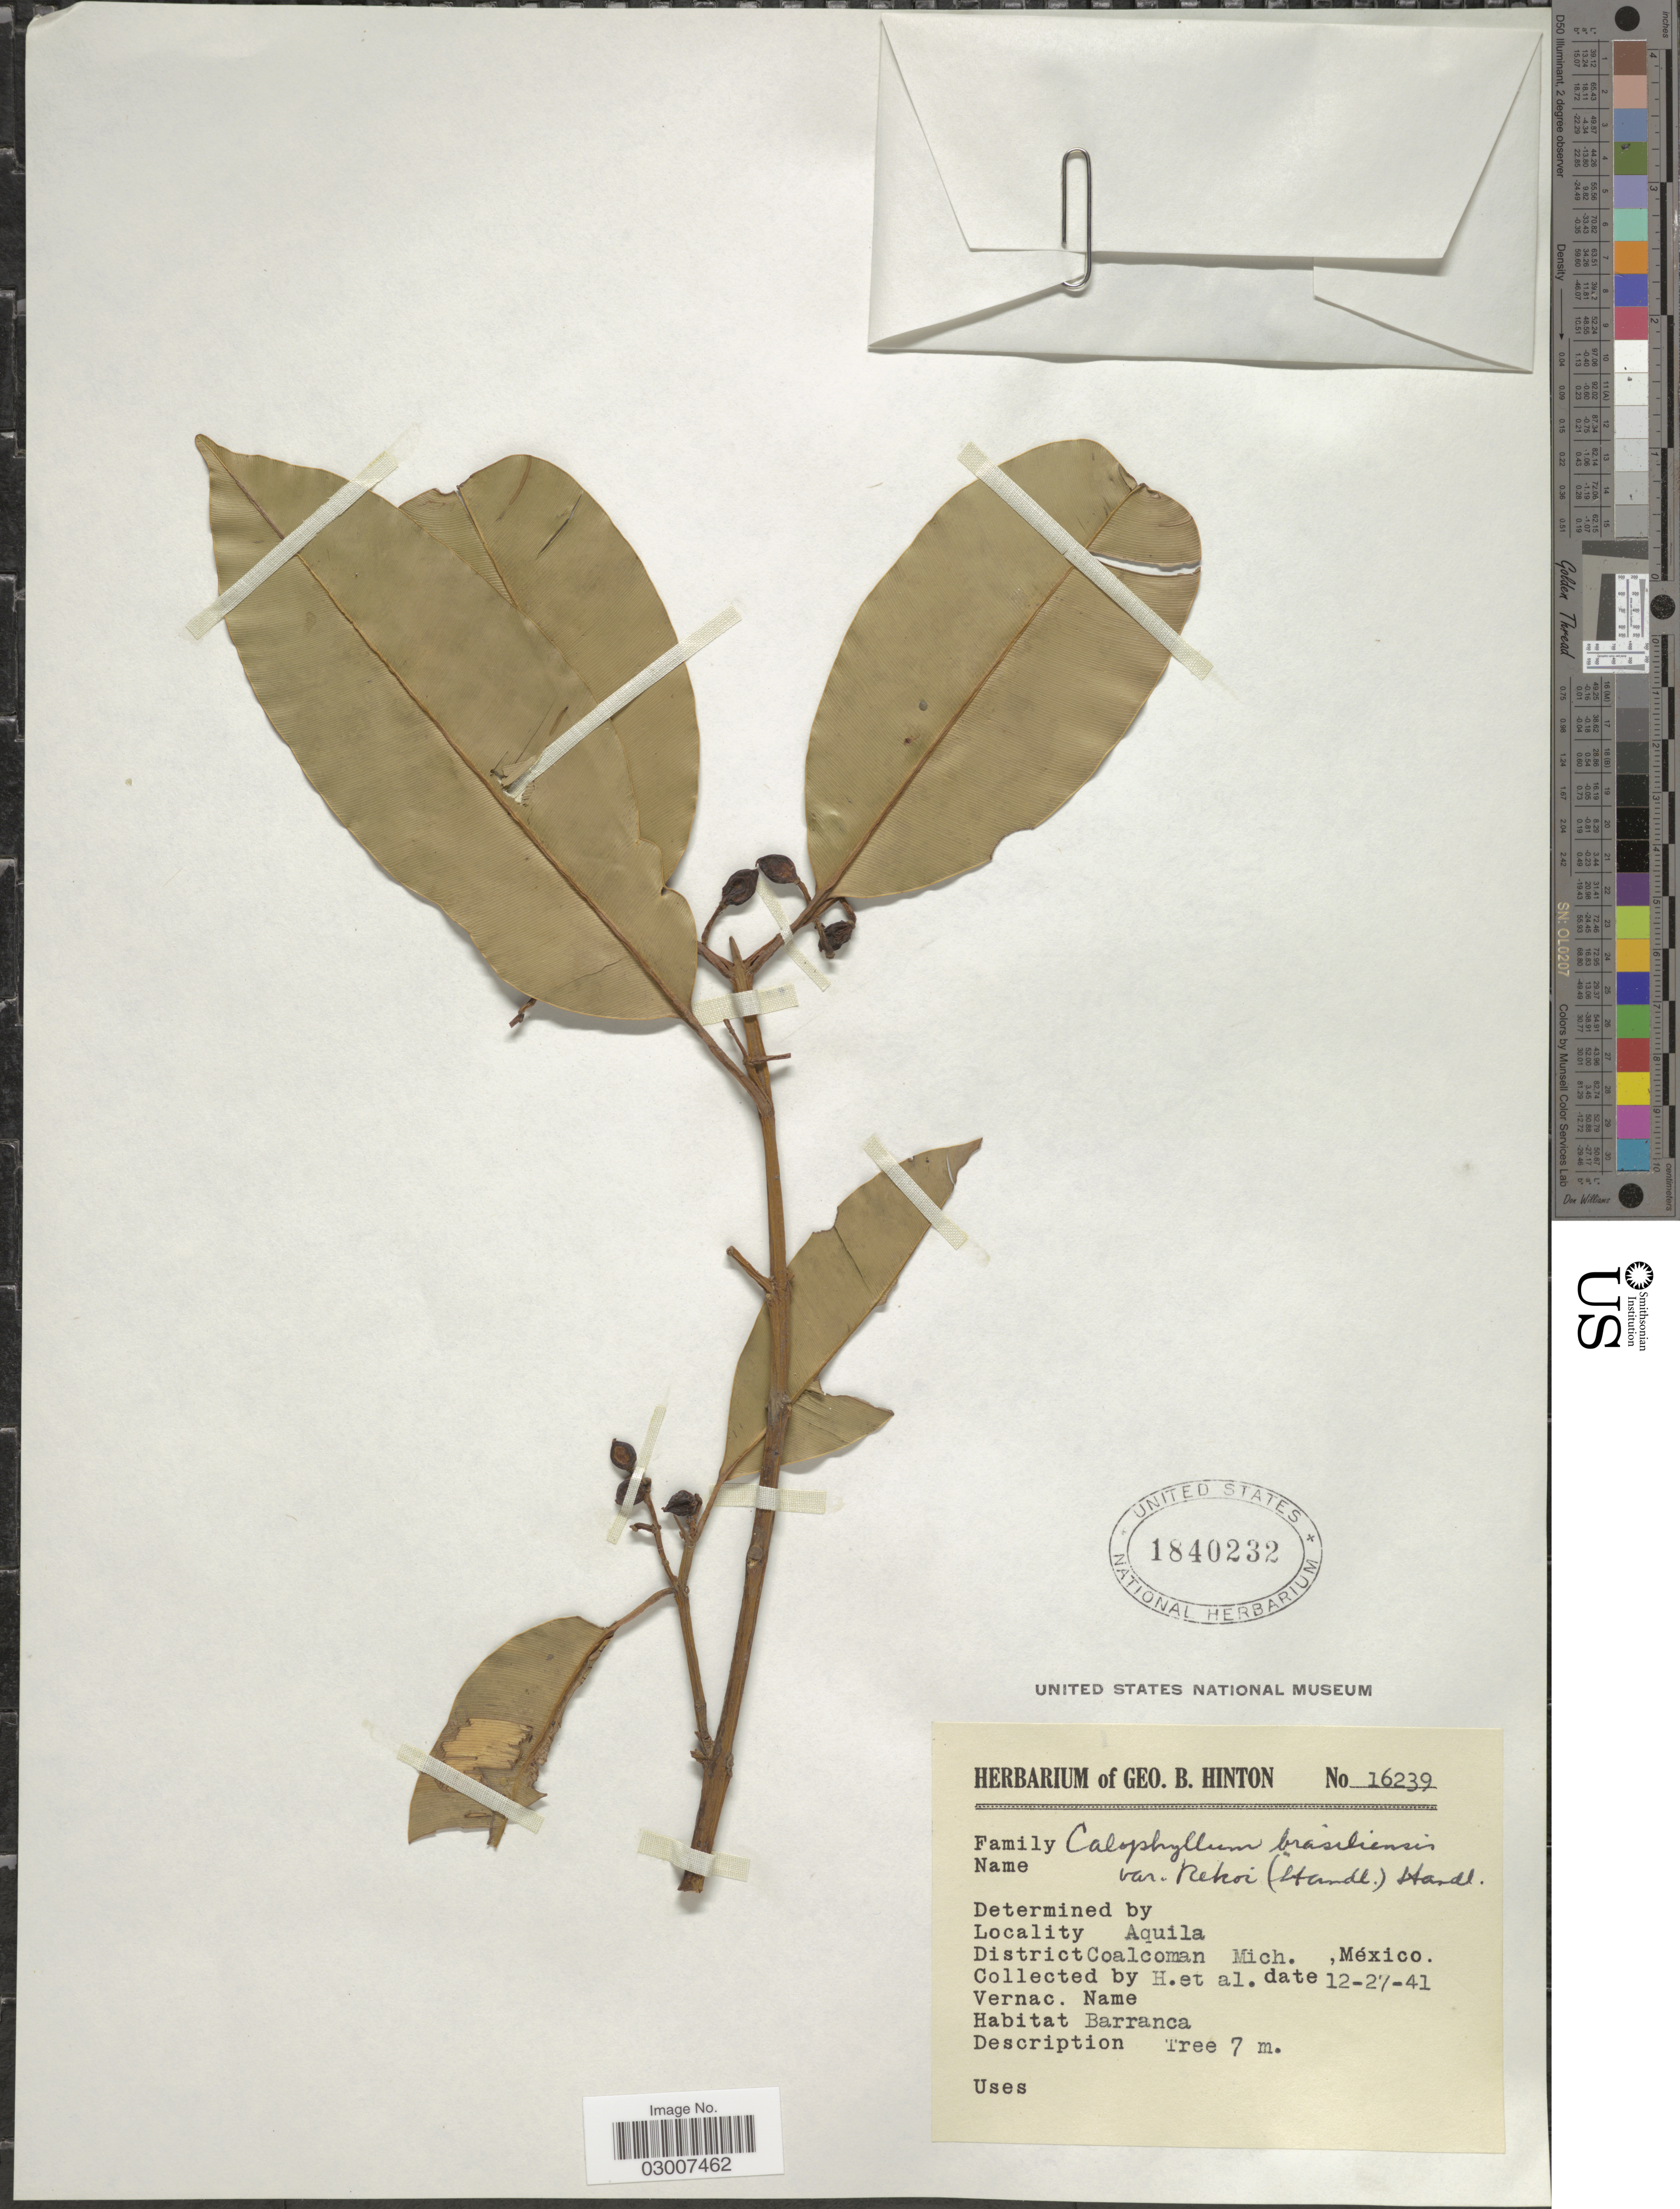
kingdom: Plantae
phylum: Tracheophyta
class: Magnoliopsida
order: Malpighiales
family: Calophyllaceae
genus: Calophyllum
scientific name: Calophyllum brasiliense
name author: Cambess.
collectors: G. B. Hinton & et al.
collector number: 16239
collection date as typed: Transcribed d/m/y: 27/12/41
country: Mexico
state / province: Michoacán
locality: Aquila. District Coalcoman Mich.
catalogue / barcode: US 1840232